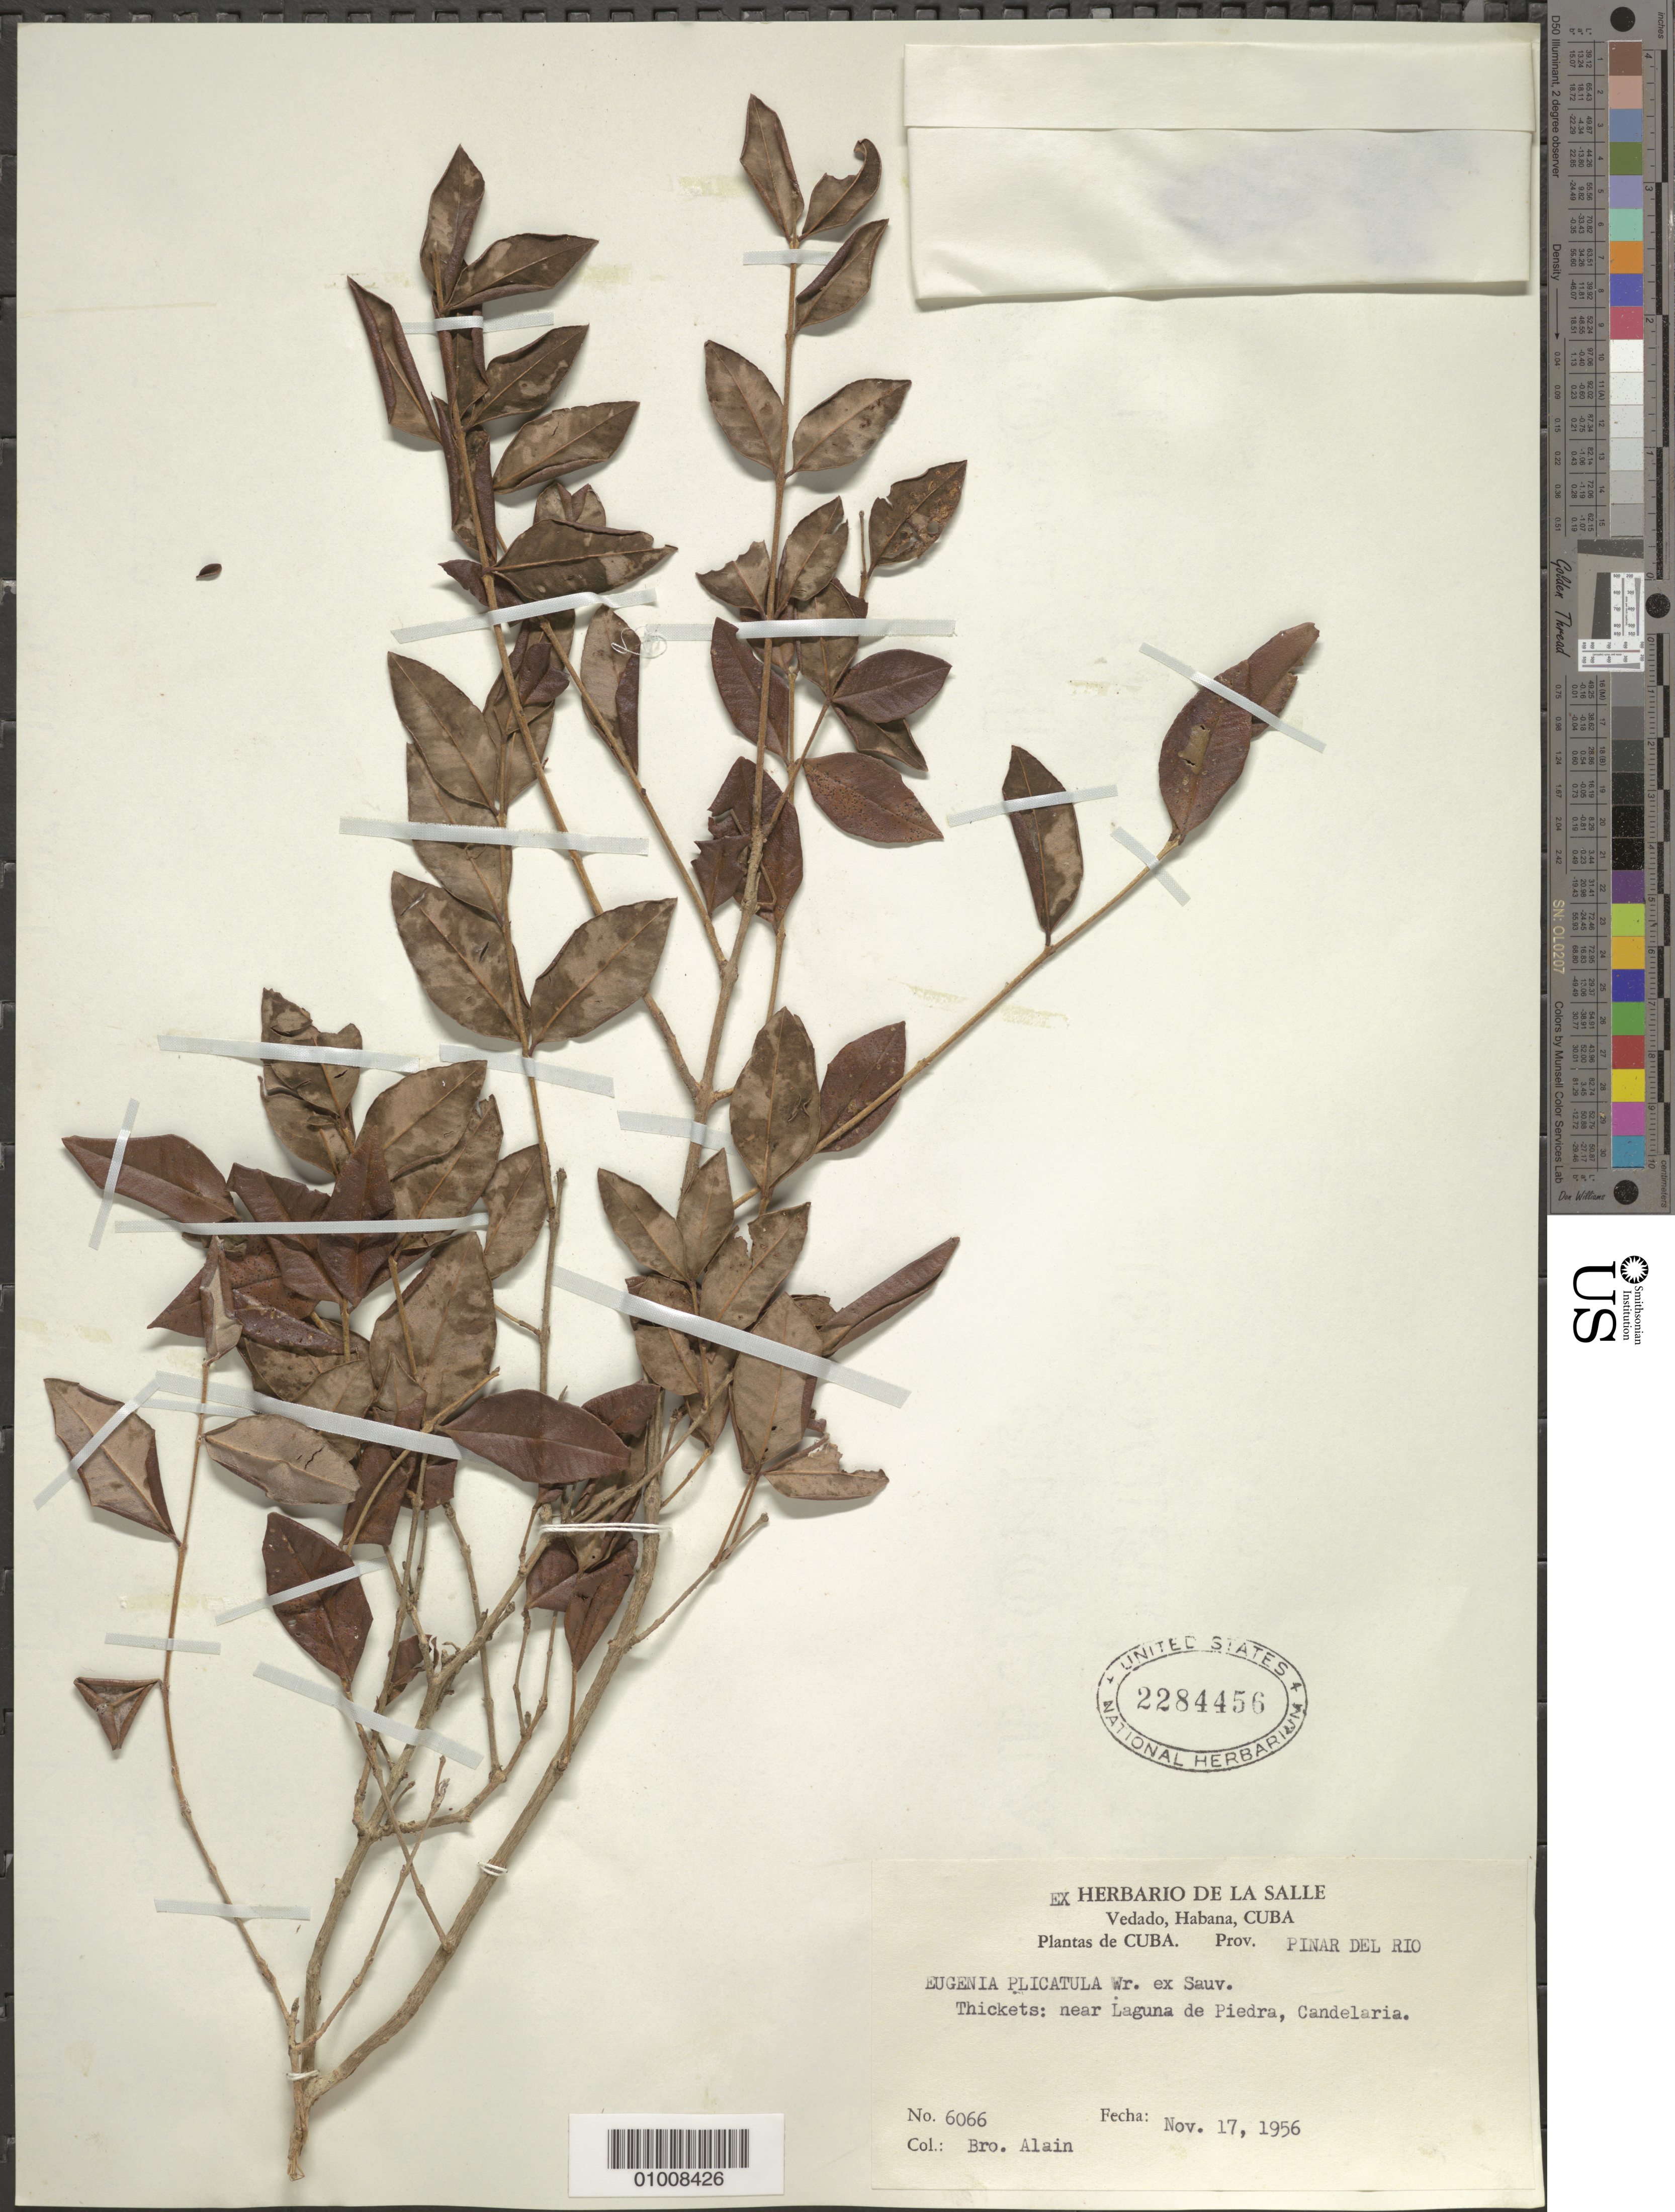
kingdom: Plantae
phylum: Tracheophyta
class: Magnoliopsida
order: Myrtales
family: Myrtaceae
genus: Eugenia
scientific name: Eugenia plicatula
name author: C. Wright in Sauvalle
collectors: A. H. Liogier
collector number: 6066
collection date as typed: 17 Nov 1956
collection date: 1956-11-17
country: Cuba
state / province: Pinar del Rio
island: Cuba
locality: Near Laguna de Piedra, Candelaria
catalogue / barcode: US 2284456